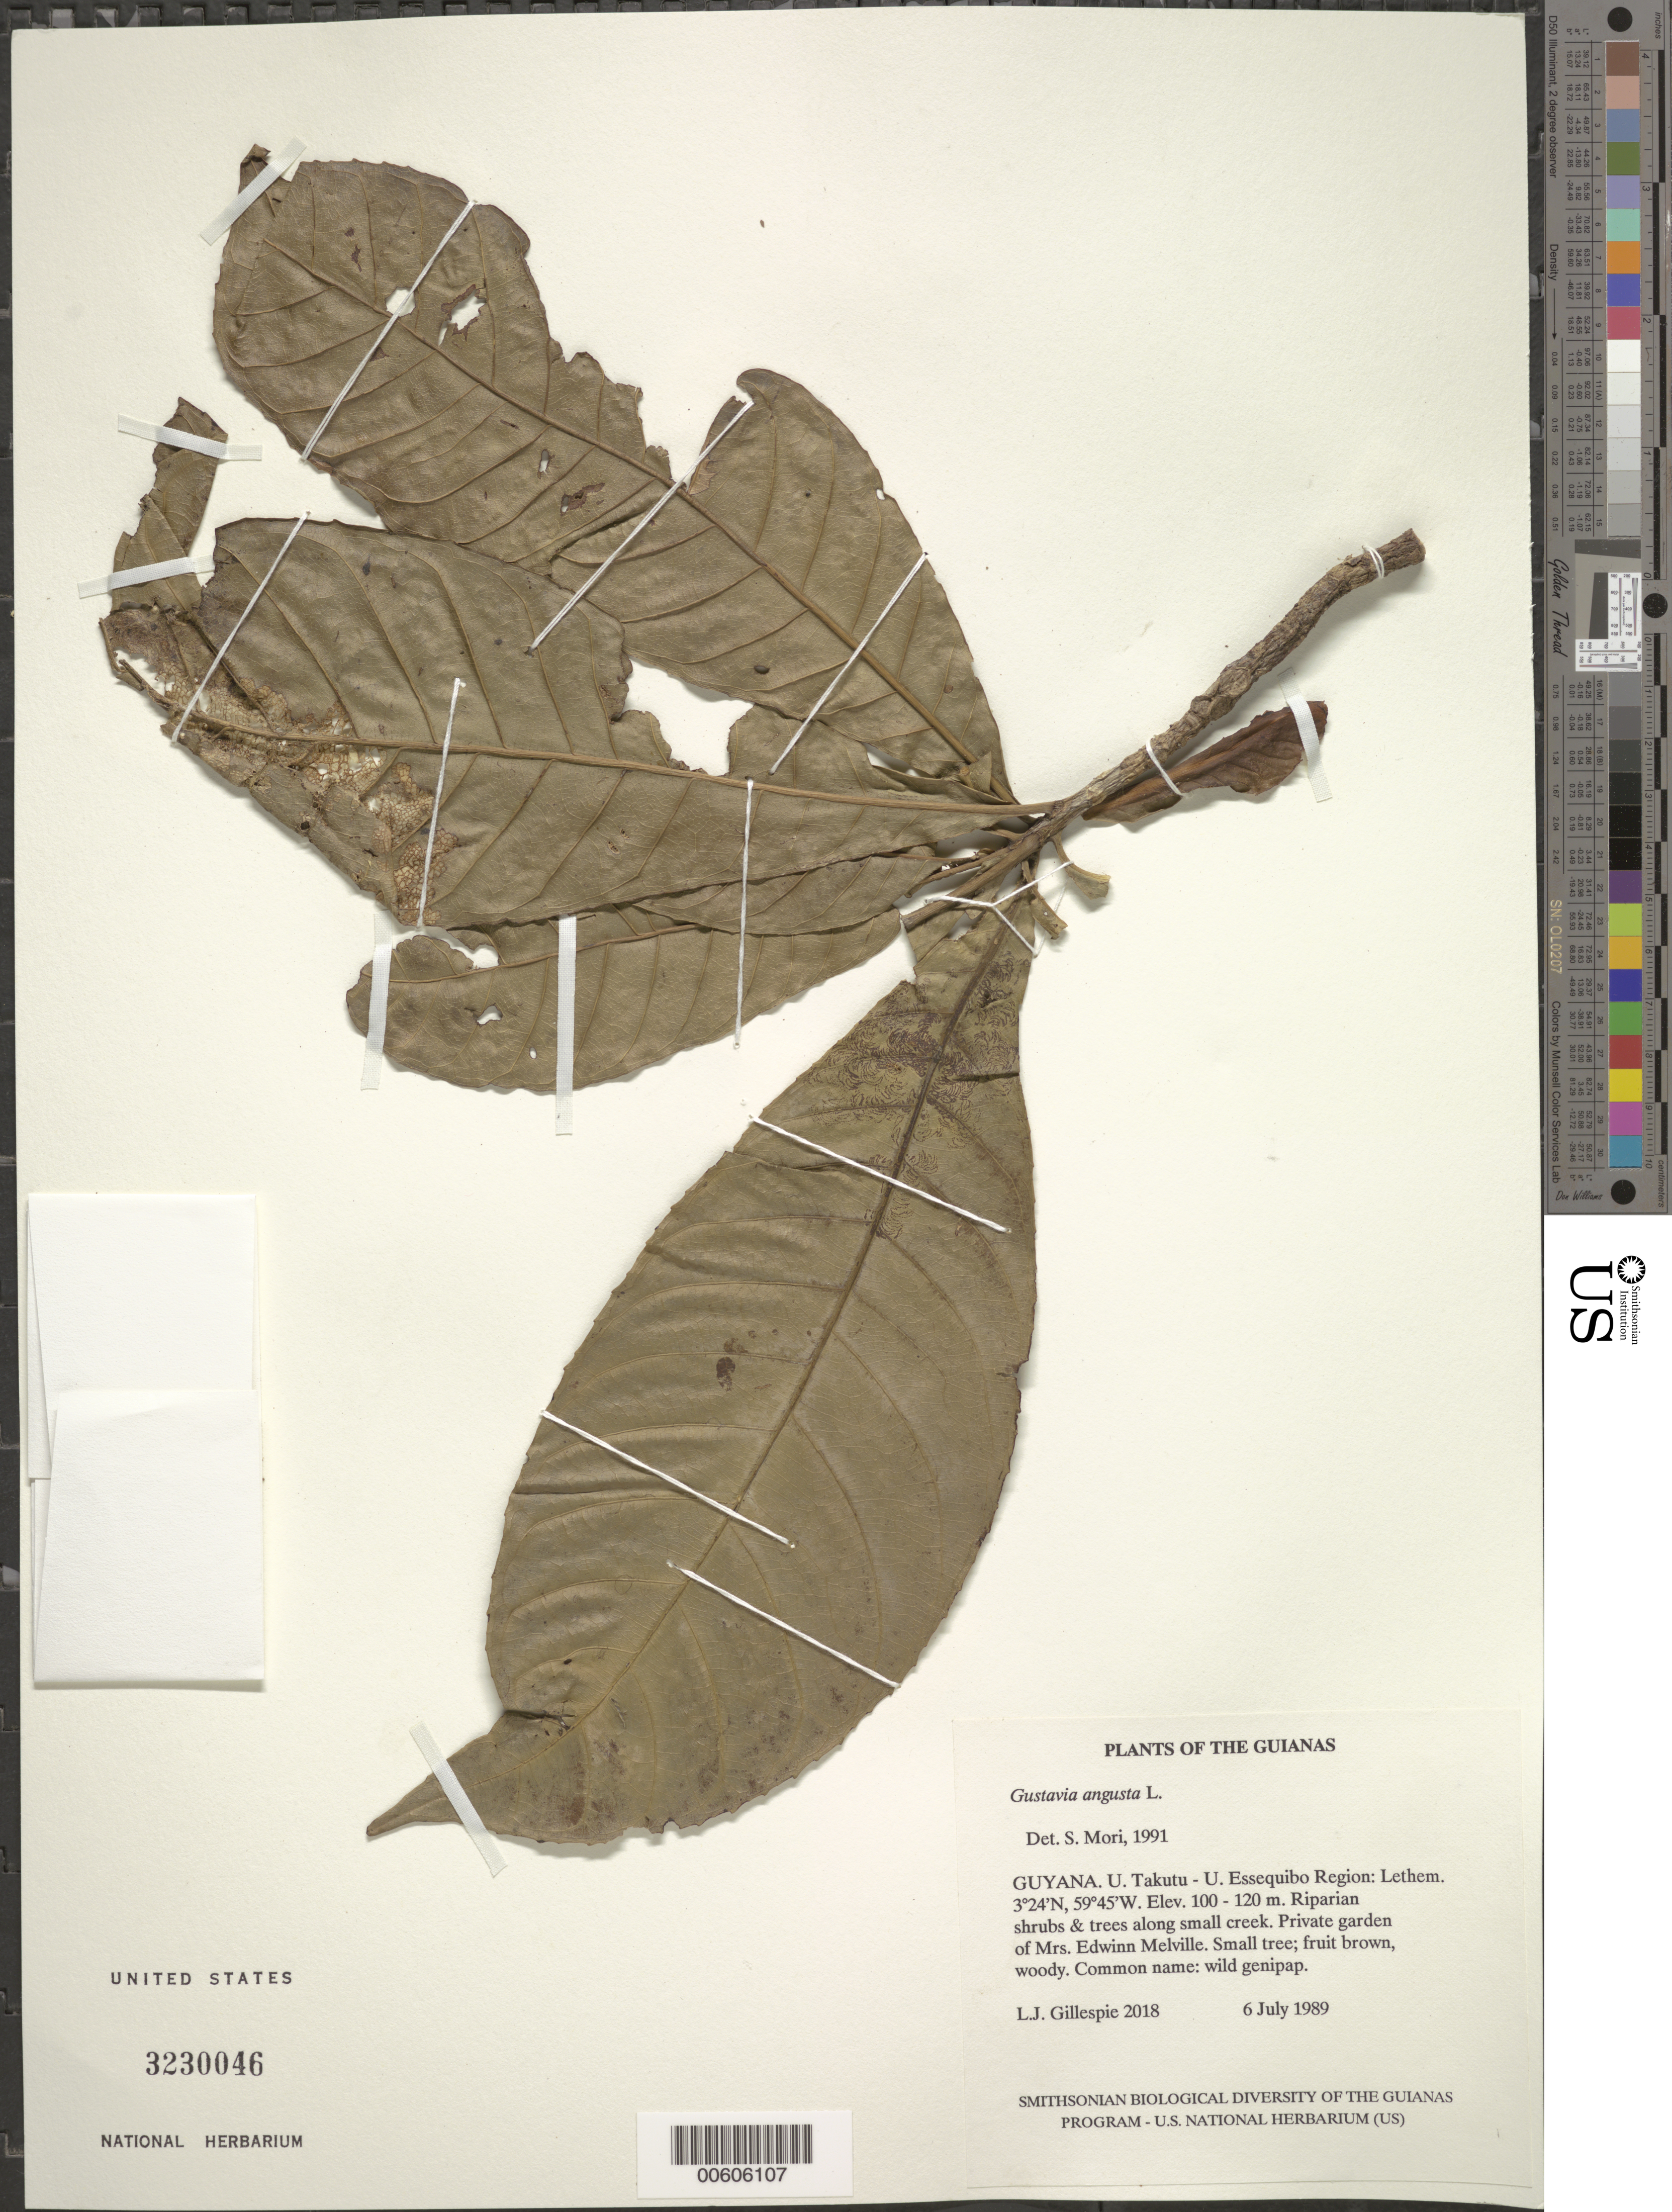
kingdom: Plantae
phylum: Tracheophyta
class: Magnoliopsida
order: Ericales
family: Lecythidaceae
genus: Gustavia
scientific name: Gustavia augusta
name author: L.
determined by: Mori, Scott A.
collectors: L. J. Gillespie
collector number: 2018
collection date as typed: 6 July 1989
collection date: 1989-07-06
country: Guyana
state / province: U. Takutu-U. Essequibo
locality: Lethem; private garden of Mrs. Edwinn Melville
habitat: Riparian shrubs & trees along small creek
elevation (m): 100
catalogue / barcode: US 3230046